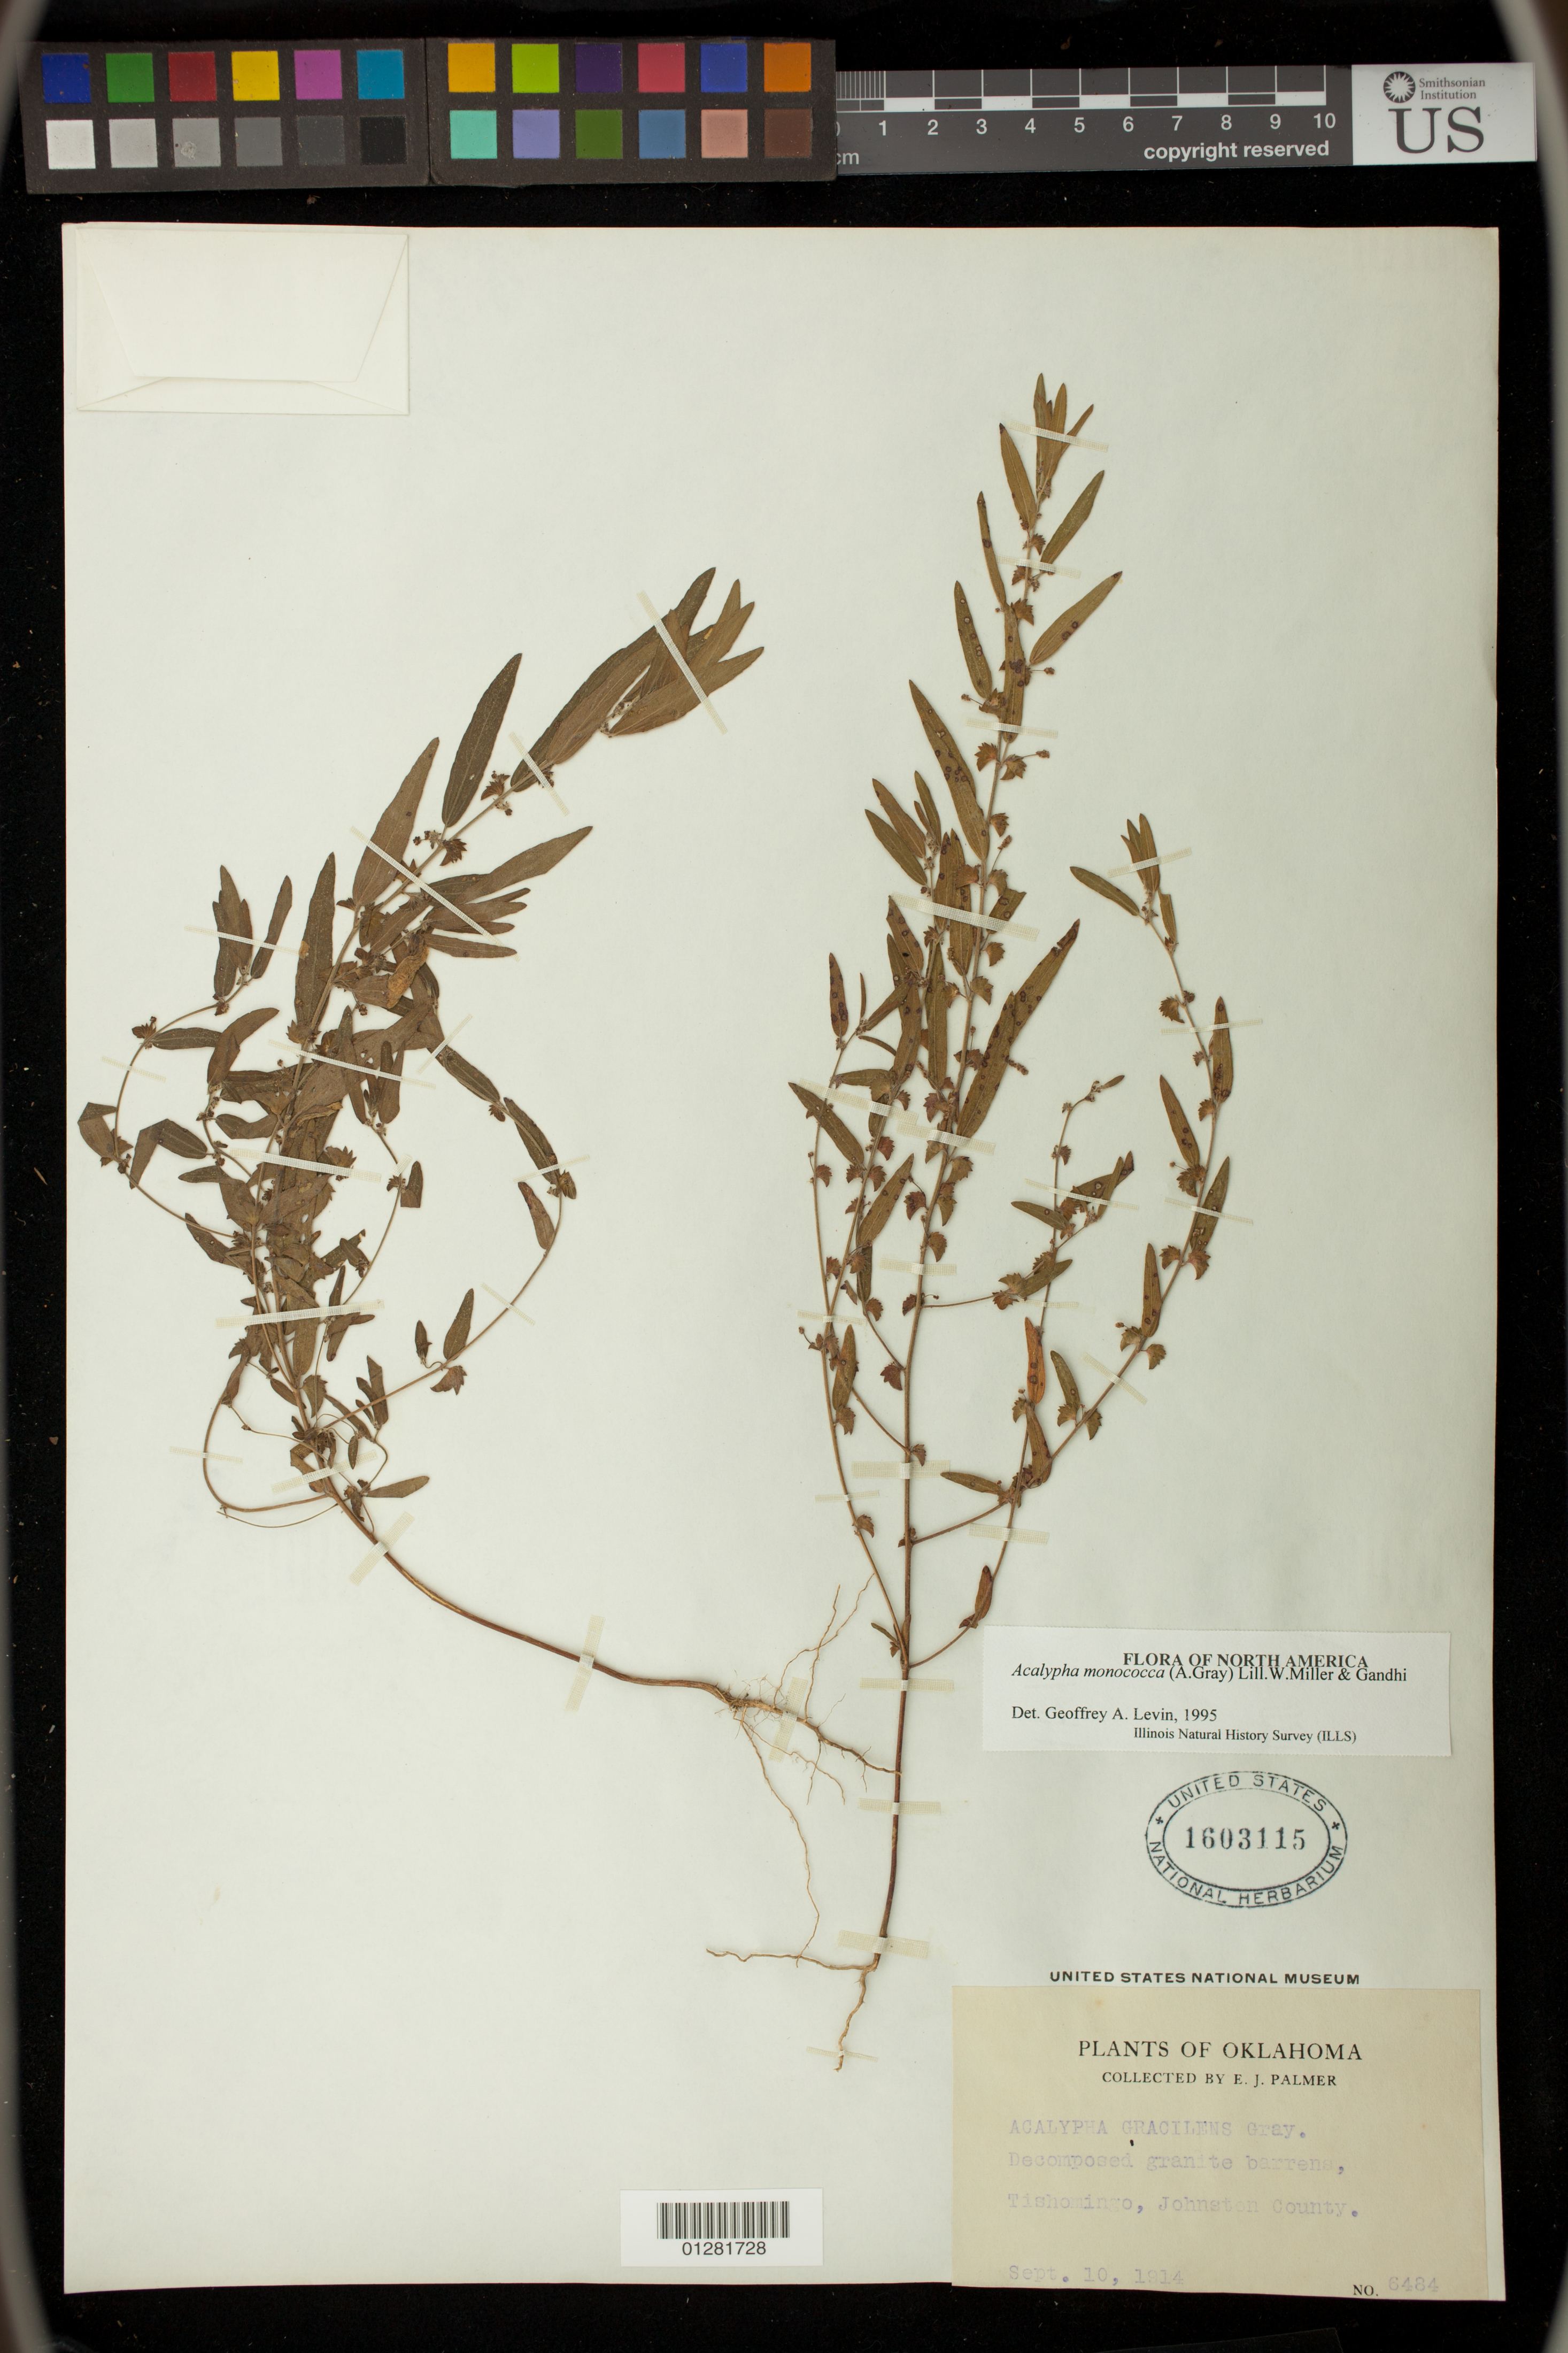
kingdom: Plantae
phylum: Tracheophyta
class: Magnoliopsida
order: Malpighiales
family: Euphorbiaceae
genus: Acalypha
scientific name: Acalypha monococca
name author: (Englem. ex A. Gray) Gandhi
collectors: E. J. Palmer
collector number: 6484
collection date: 1914-09-10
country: United States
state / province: Oklahoma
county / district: Johnston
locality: Tishonmingo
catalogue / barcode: US 1603115